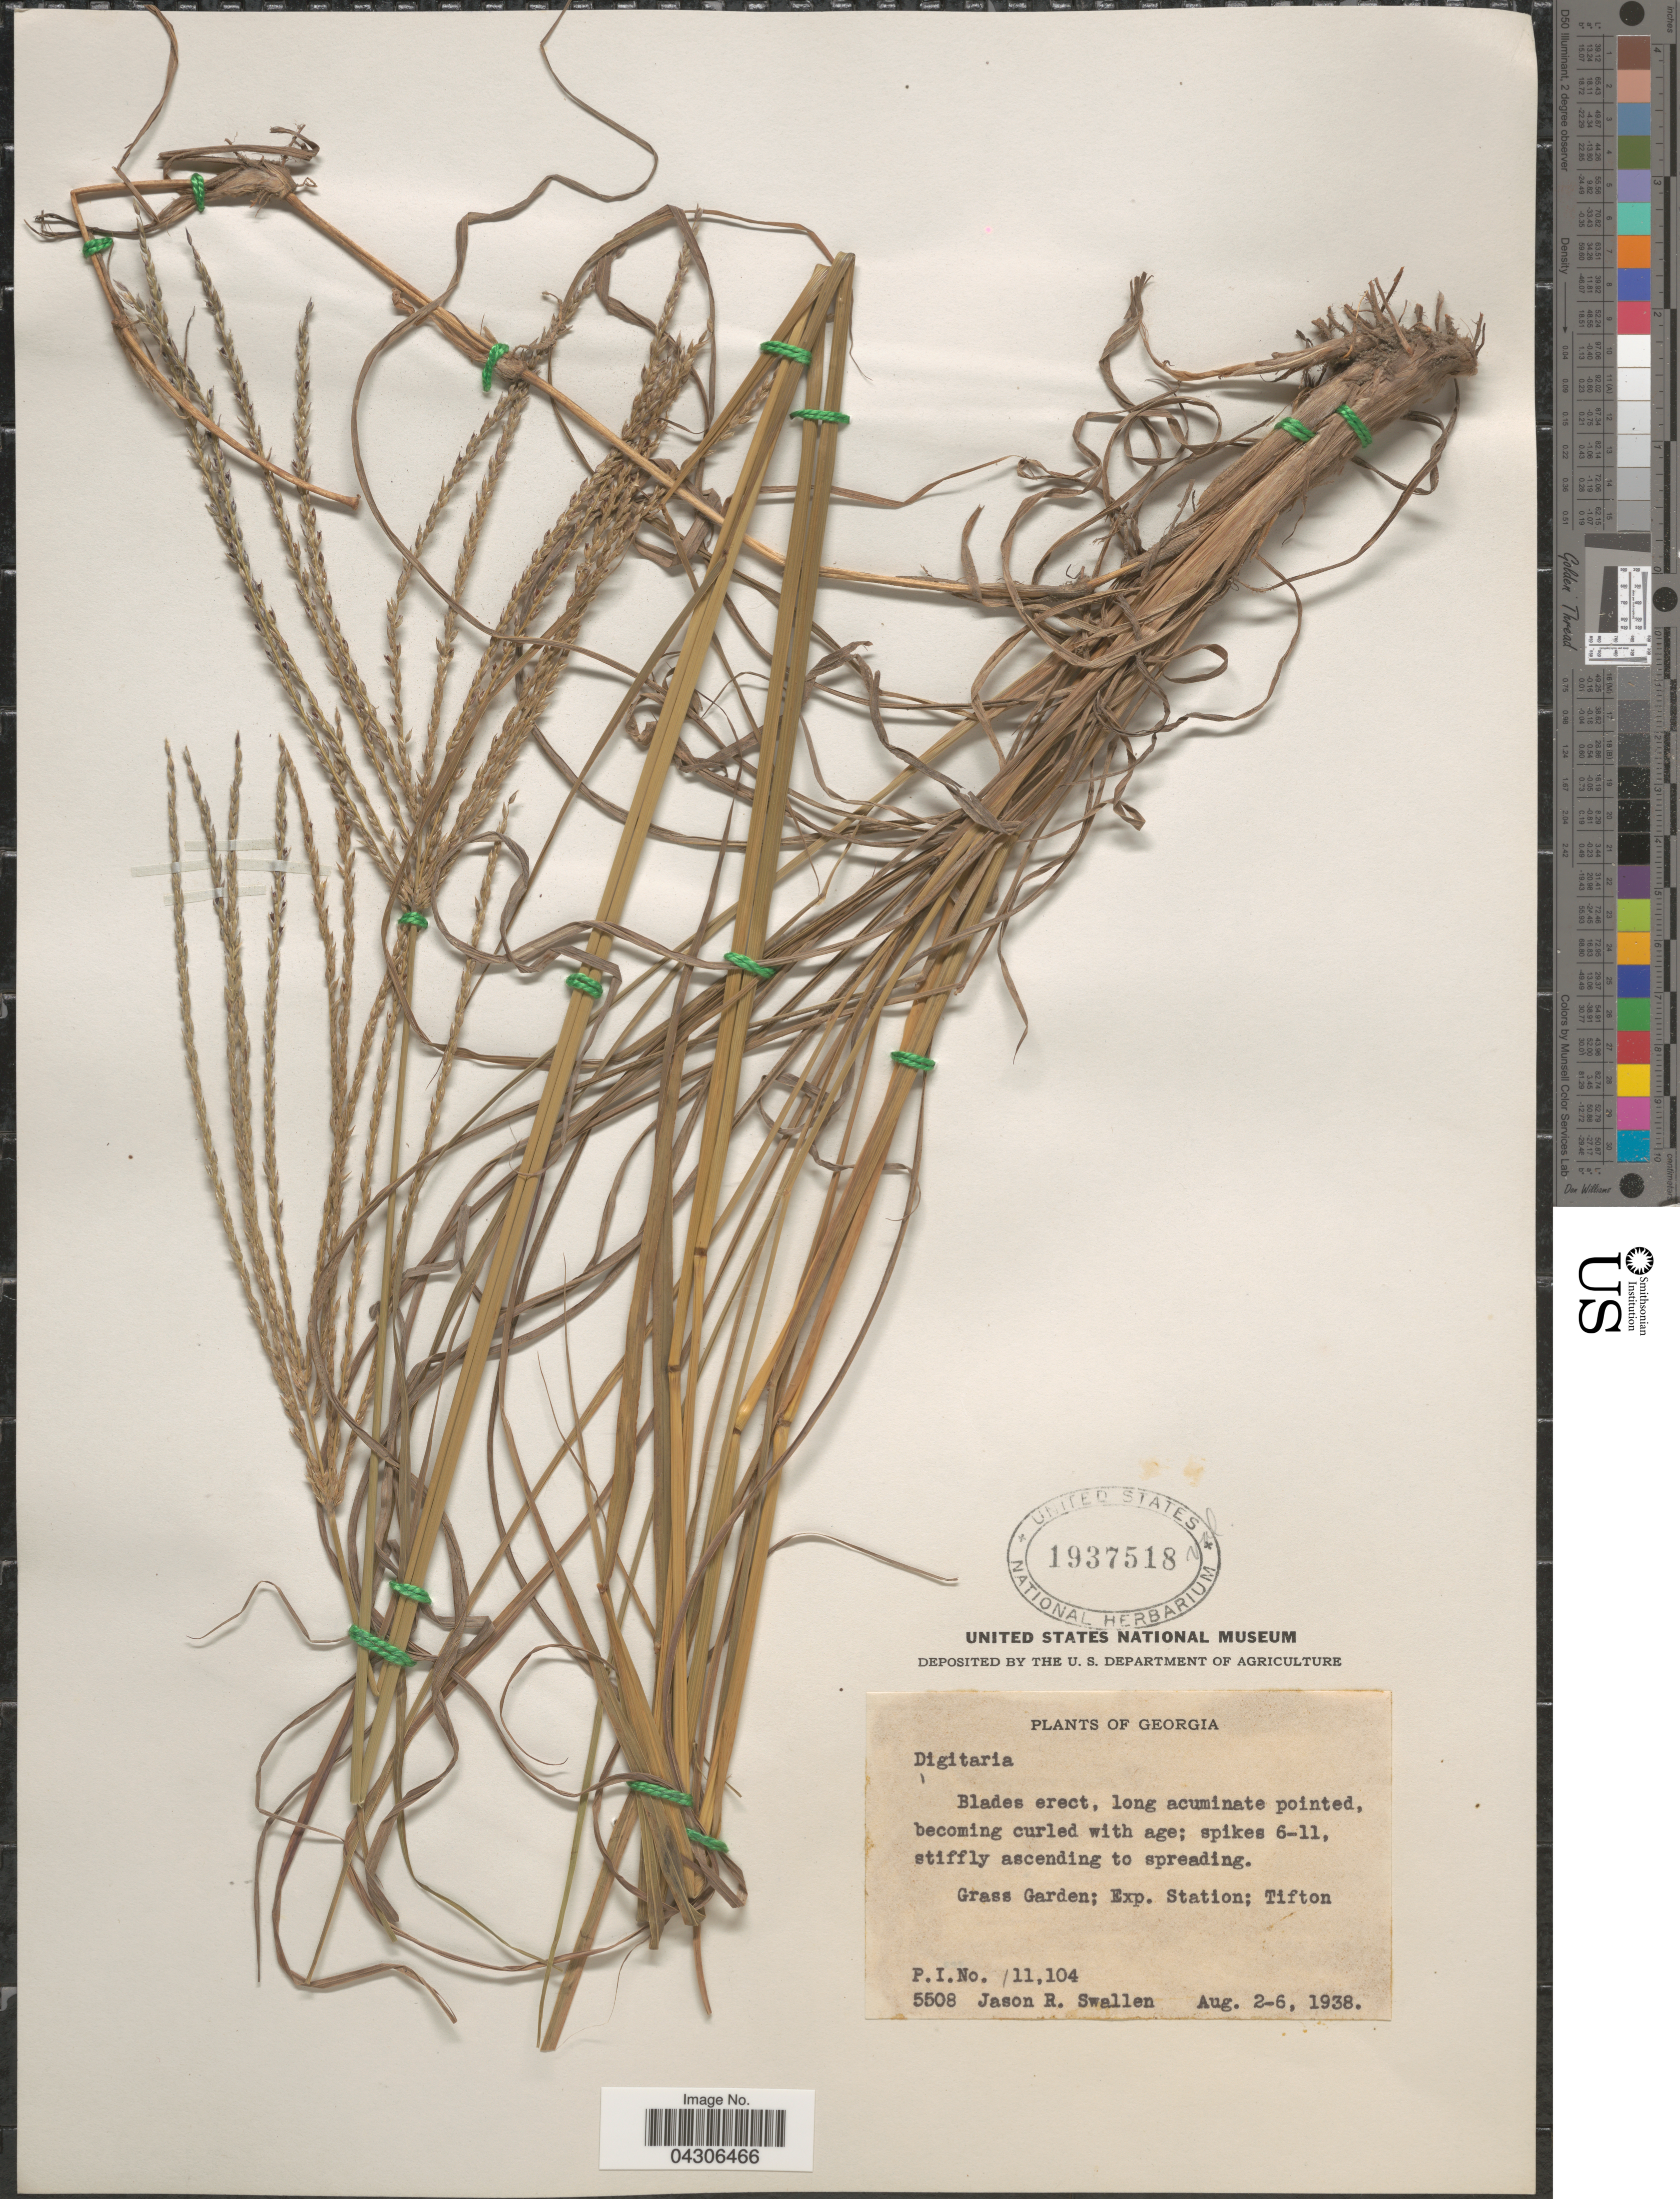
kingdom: Plantae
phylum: Tracheophyta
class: Liliopsida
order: Poales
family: Poaceae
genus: Digitaria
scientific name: Digitaria sp.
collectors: J. R. Swallen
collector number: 5508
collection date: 1938-08-02/1938-08-06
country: United States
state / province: Georgia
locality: Grass Garden; Exp. Station; Tifton.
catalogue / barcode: US 1937518